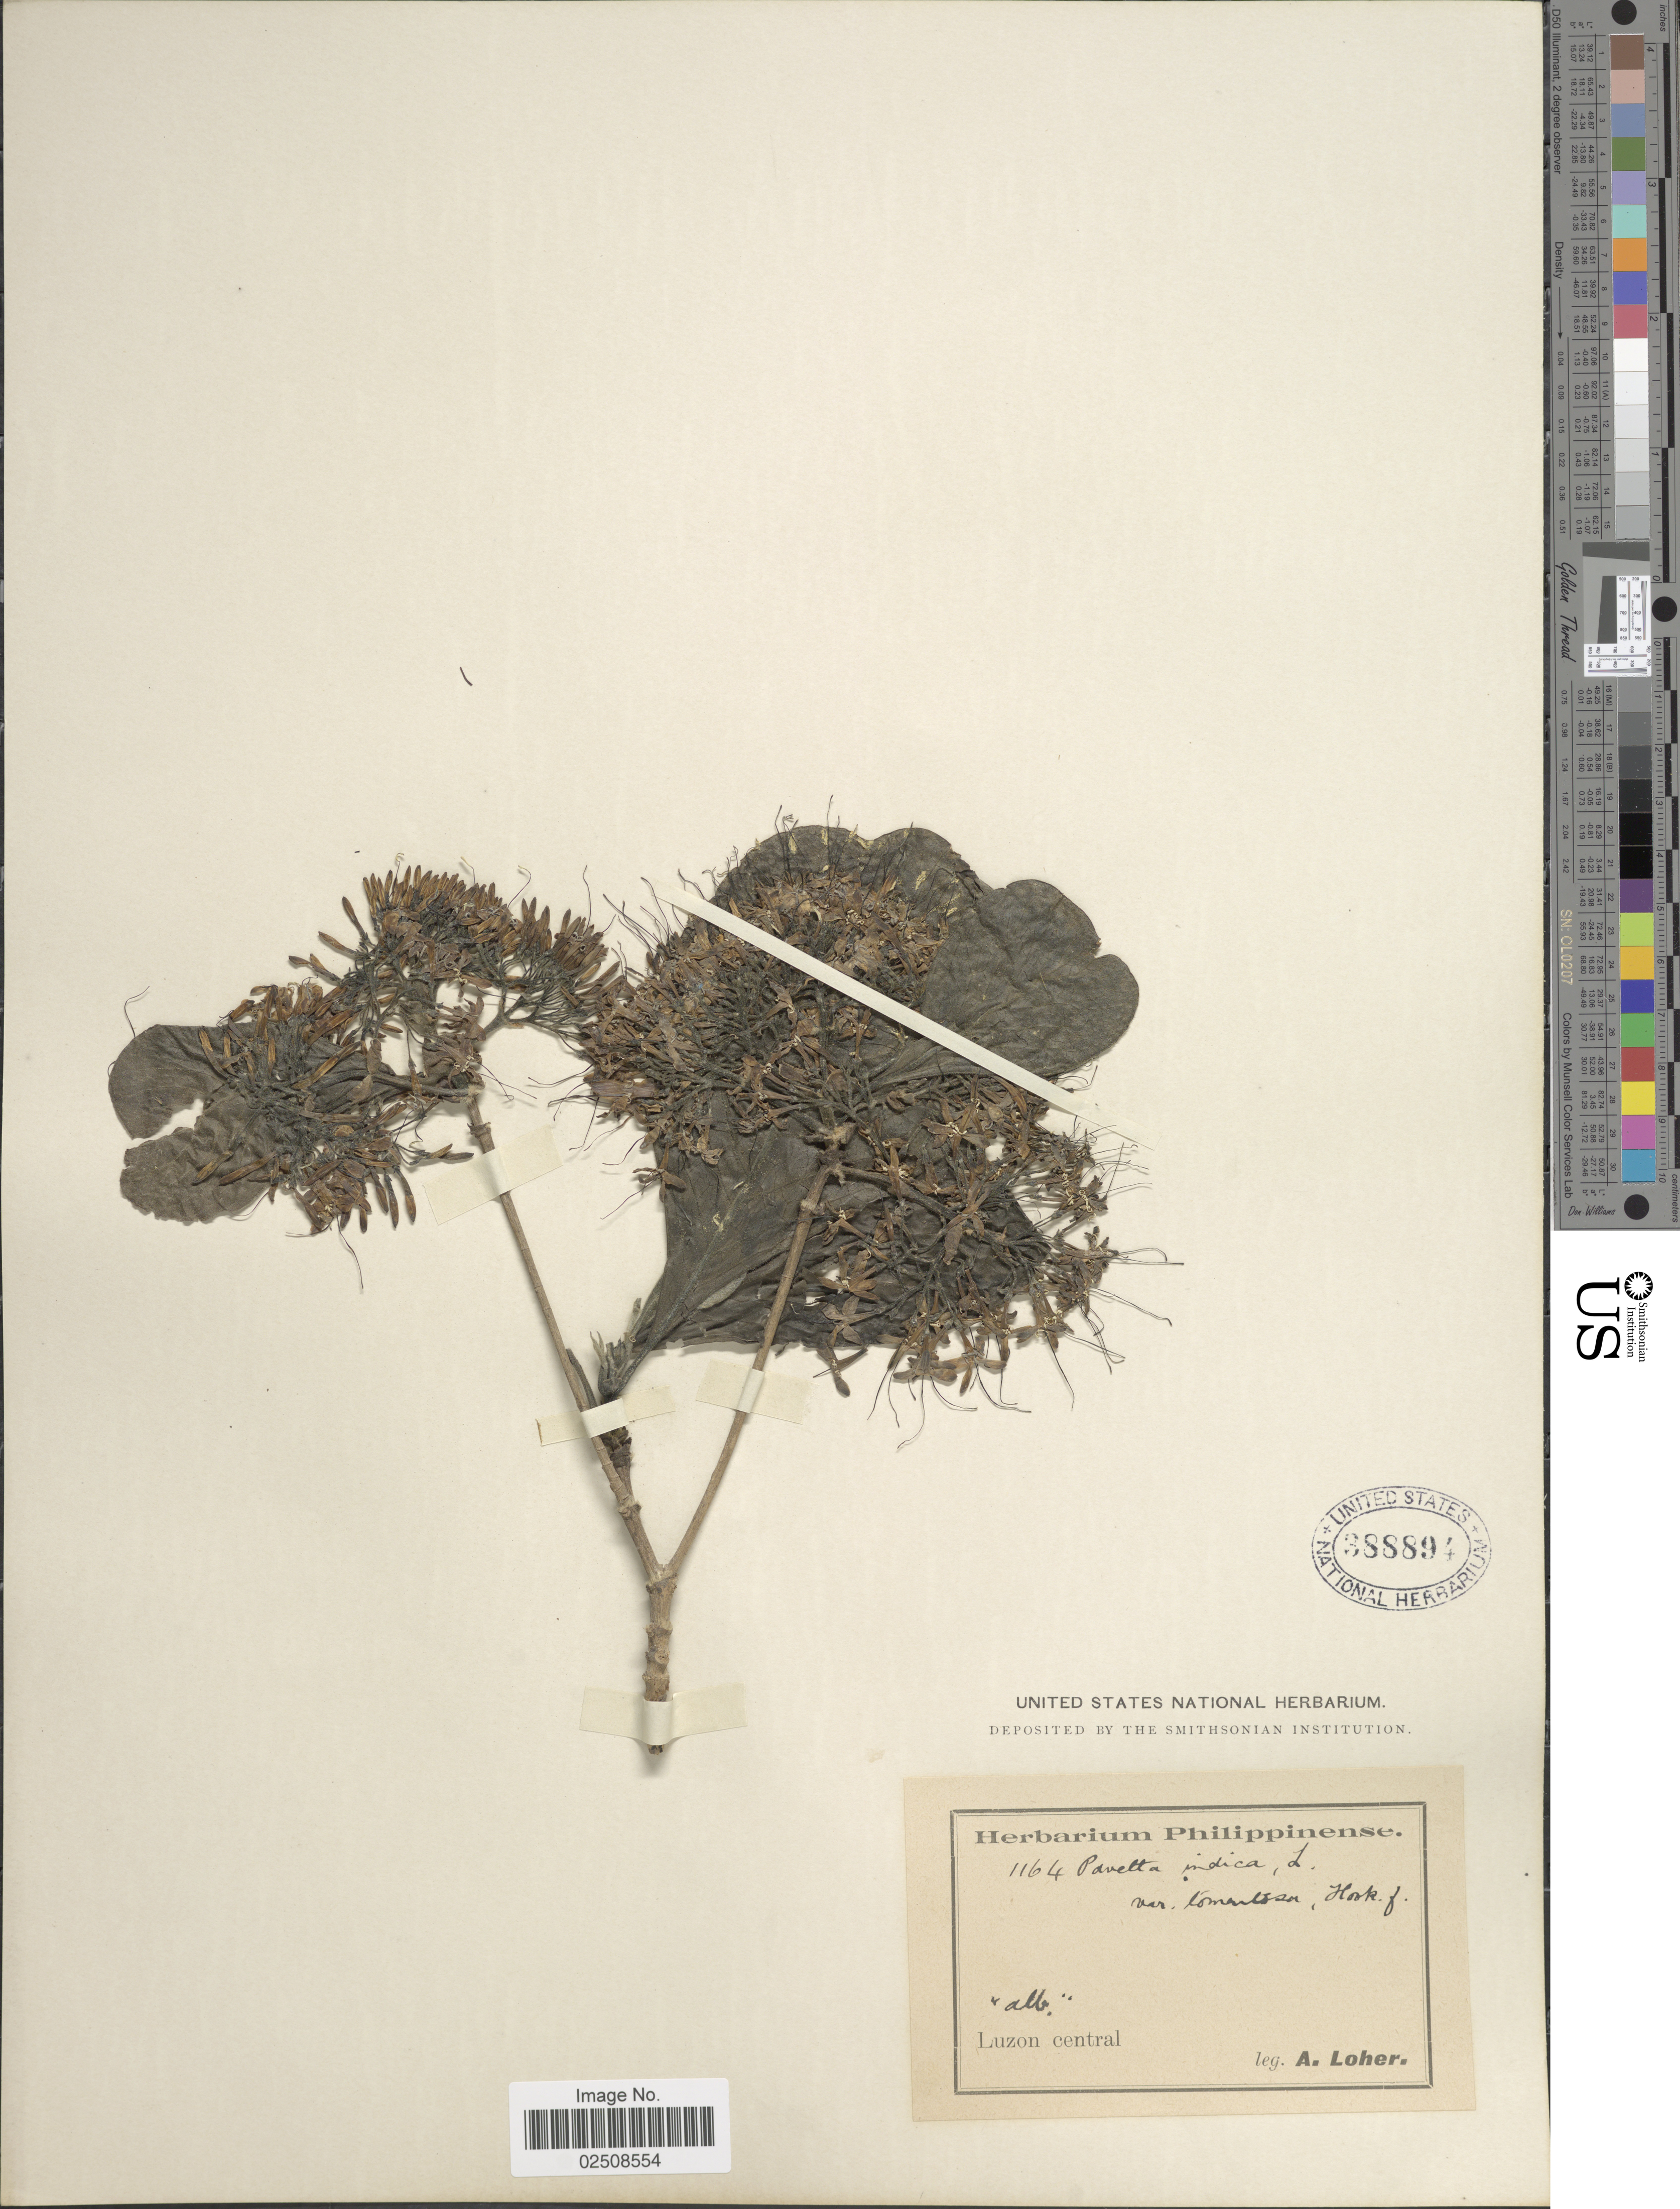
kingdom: Plantae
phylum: Tracheophyta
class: Magnoliopsida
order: Gentianales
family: Rubiaceae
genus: Pavetta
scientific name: Pavetta indica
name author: L.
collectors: A. Loher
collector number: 1164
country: Philippines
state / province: Central Luzon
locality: Luzon central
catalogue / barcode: US 388894